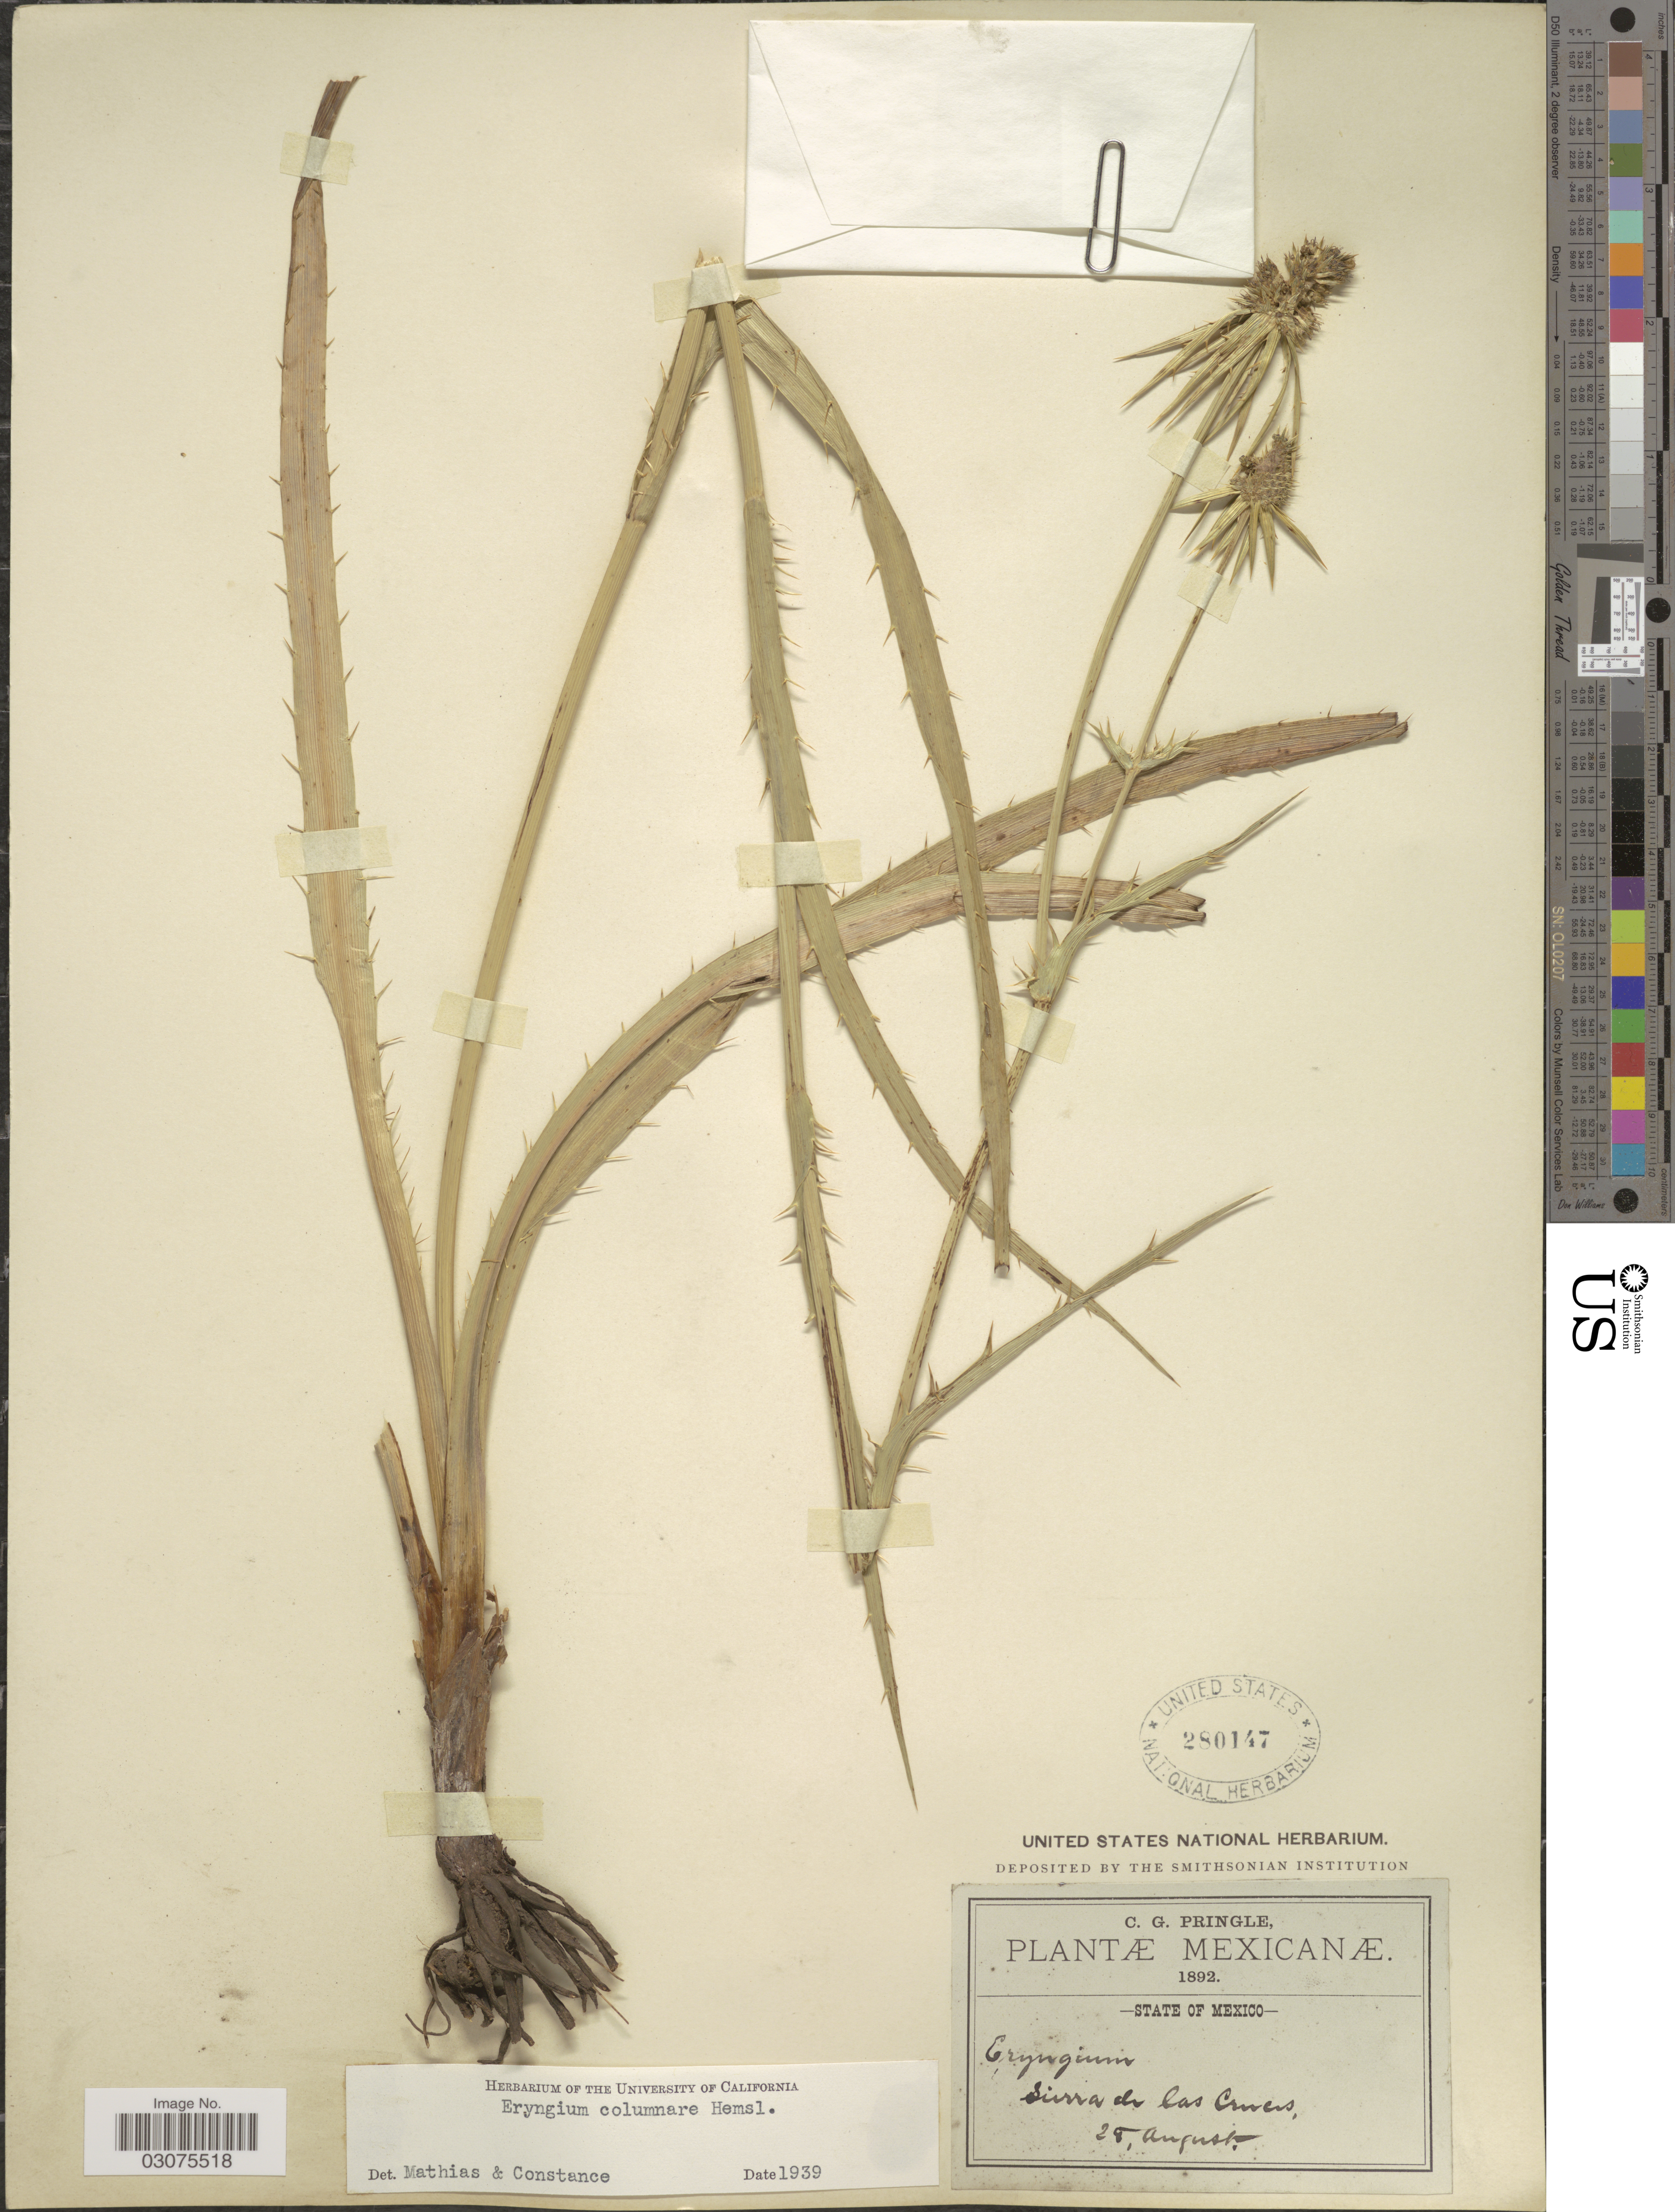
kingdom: Plantae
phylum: Tracheophyta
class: Magnoliopsida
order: Apiales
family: Apiaceae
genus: Eryngium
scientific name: Eryngium columnare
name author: Hemsl.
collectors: C. G. Pringle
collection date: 1892-08-28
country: Mexico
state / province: México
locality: Sierra de las Cruces.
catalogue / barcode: US 280147